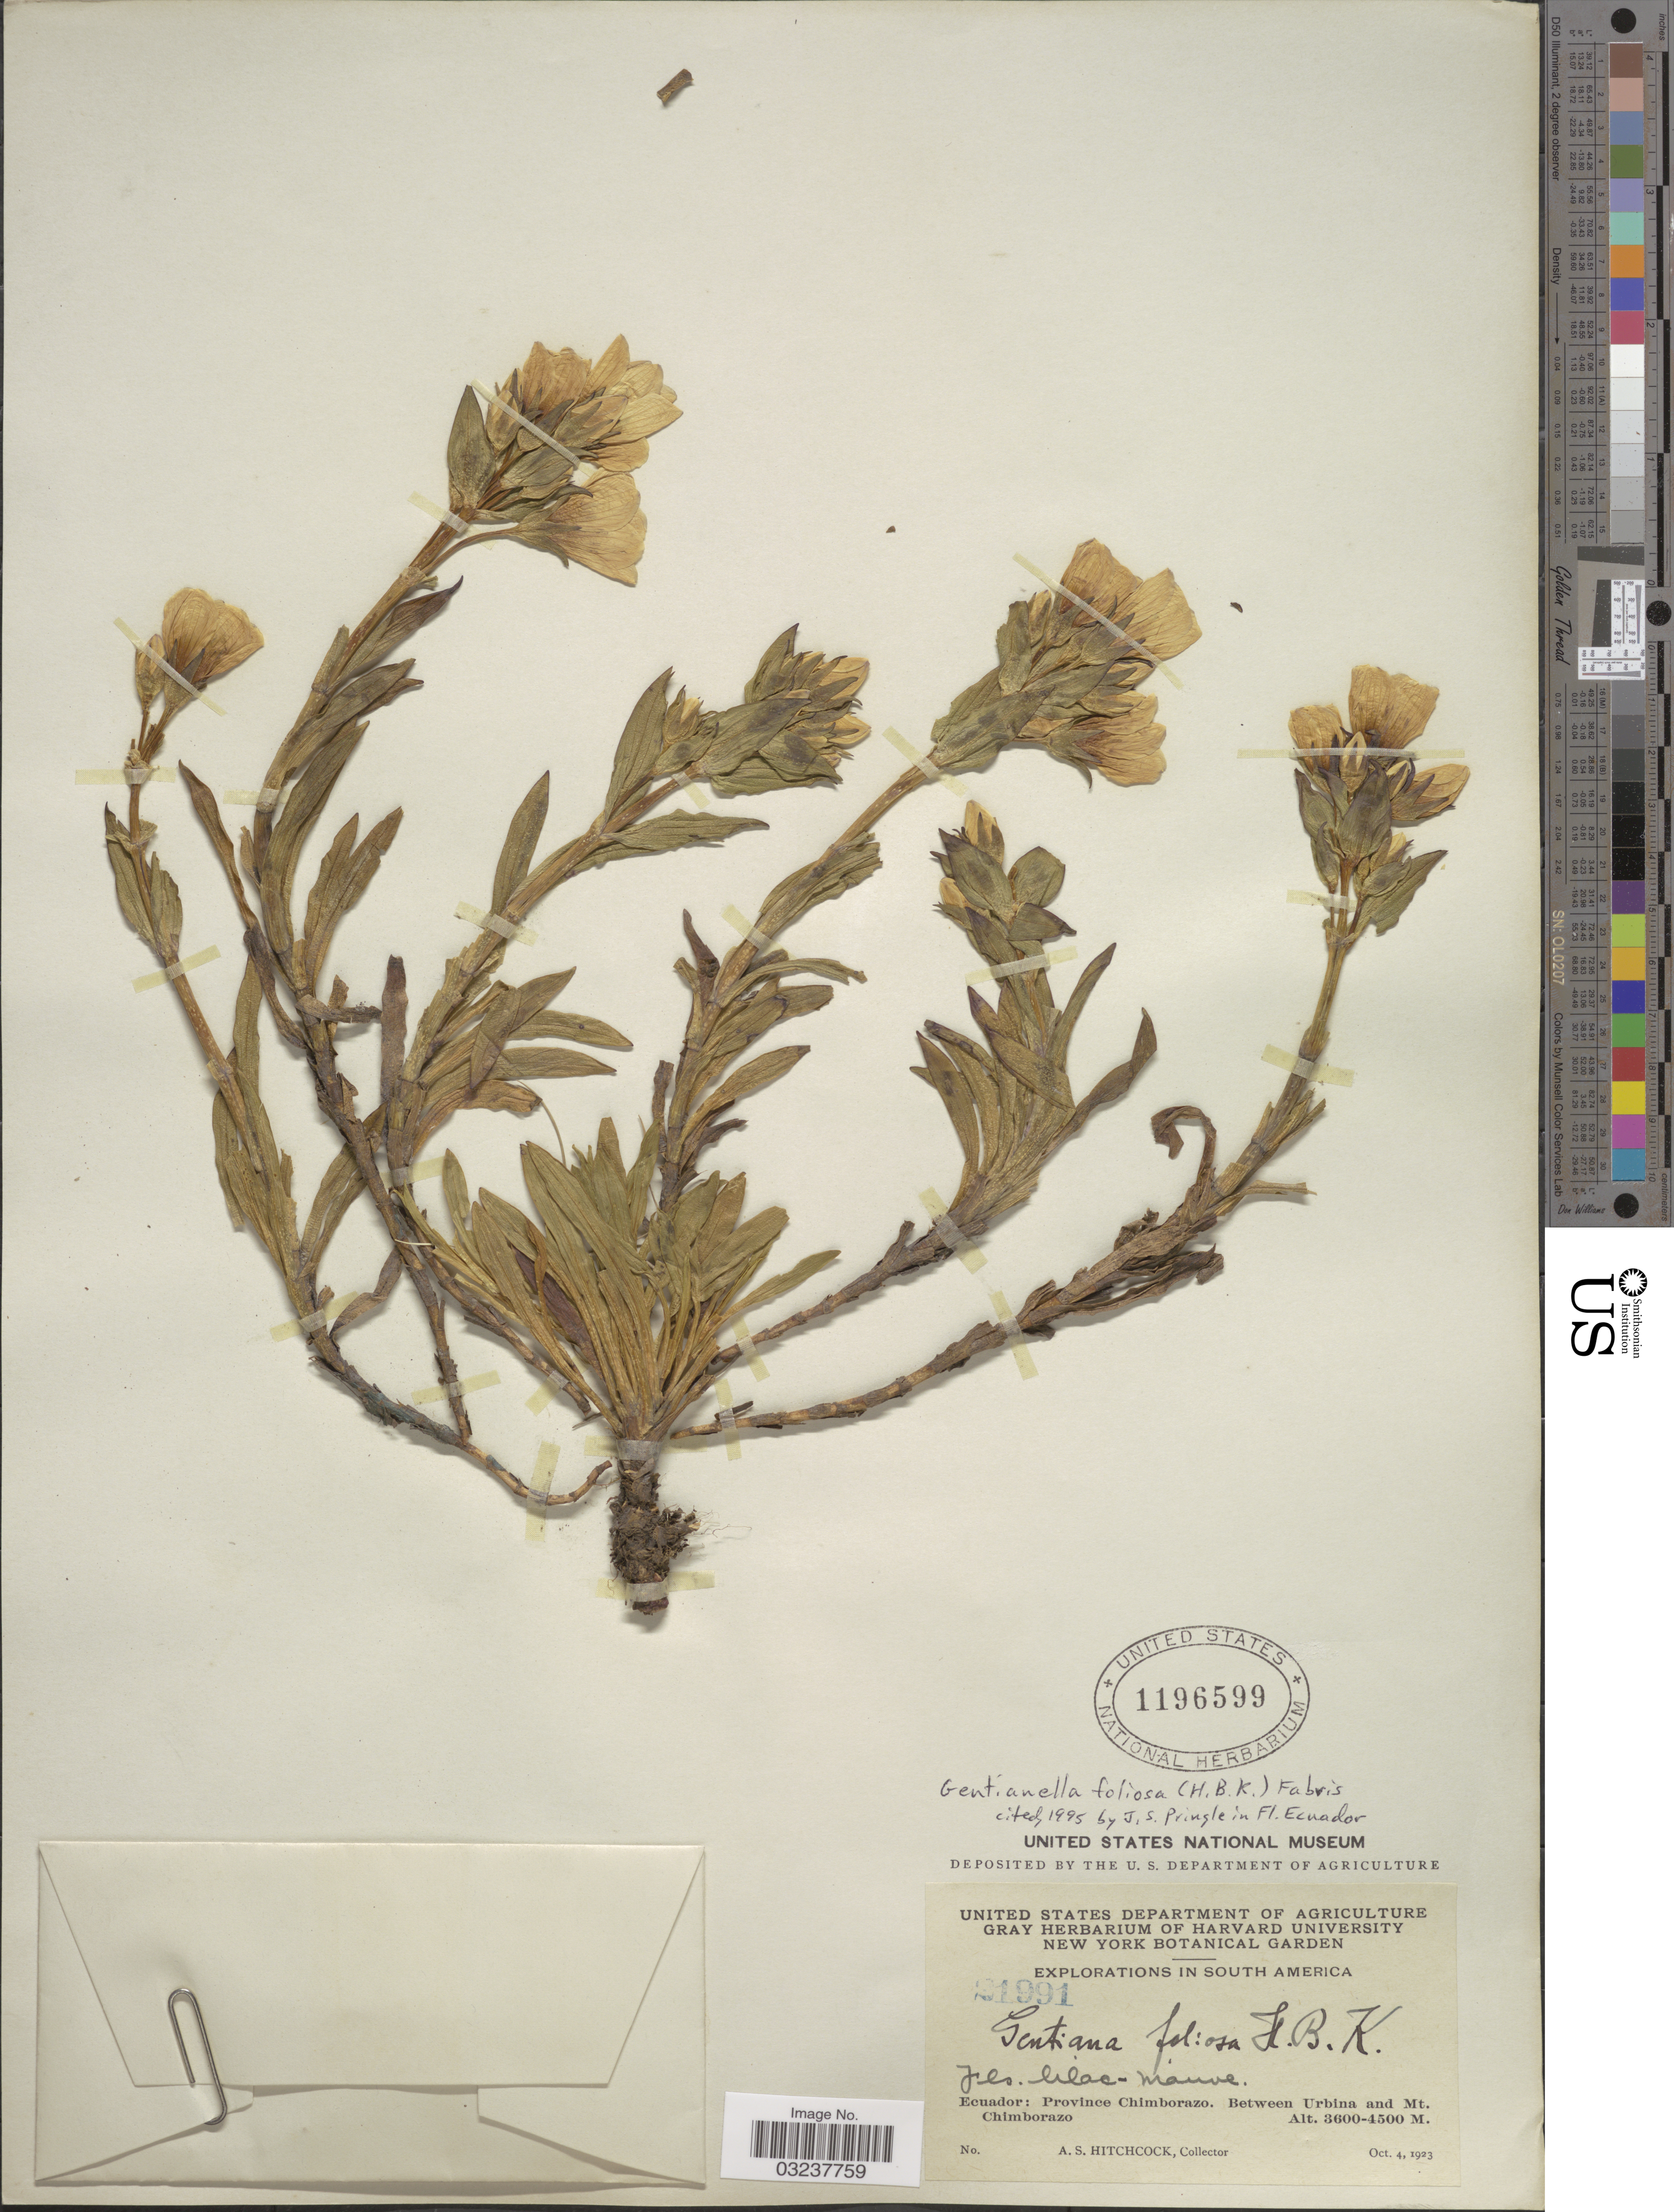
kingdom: Plantae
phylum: Tracheophyta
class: Magnoliopsida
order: Gentianales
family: Gentianaceae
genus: Gentianella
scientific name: Gentianella foliosa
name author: (Kunth) Fabris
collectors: A. S. Hitchcock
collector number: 21991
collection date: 1923-10-04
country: Ecuador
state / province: Chimborazo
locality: Between Urbina and Mt. Chimborazo.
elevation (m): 3600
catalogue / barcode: US 1196599